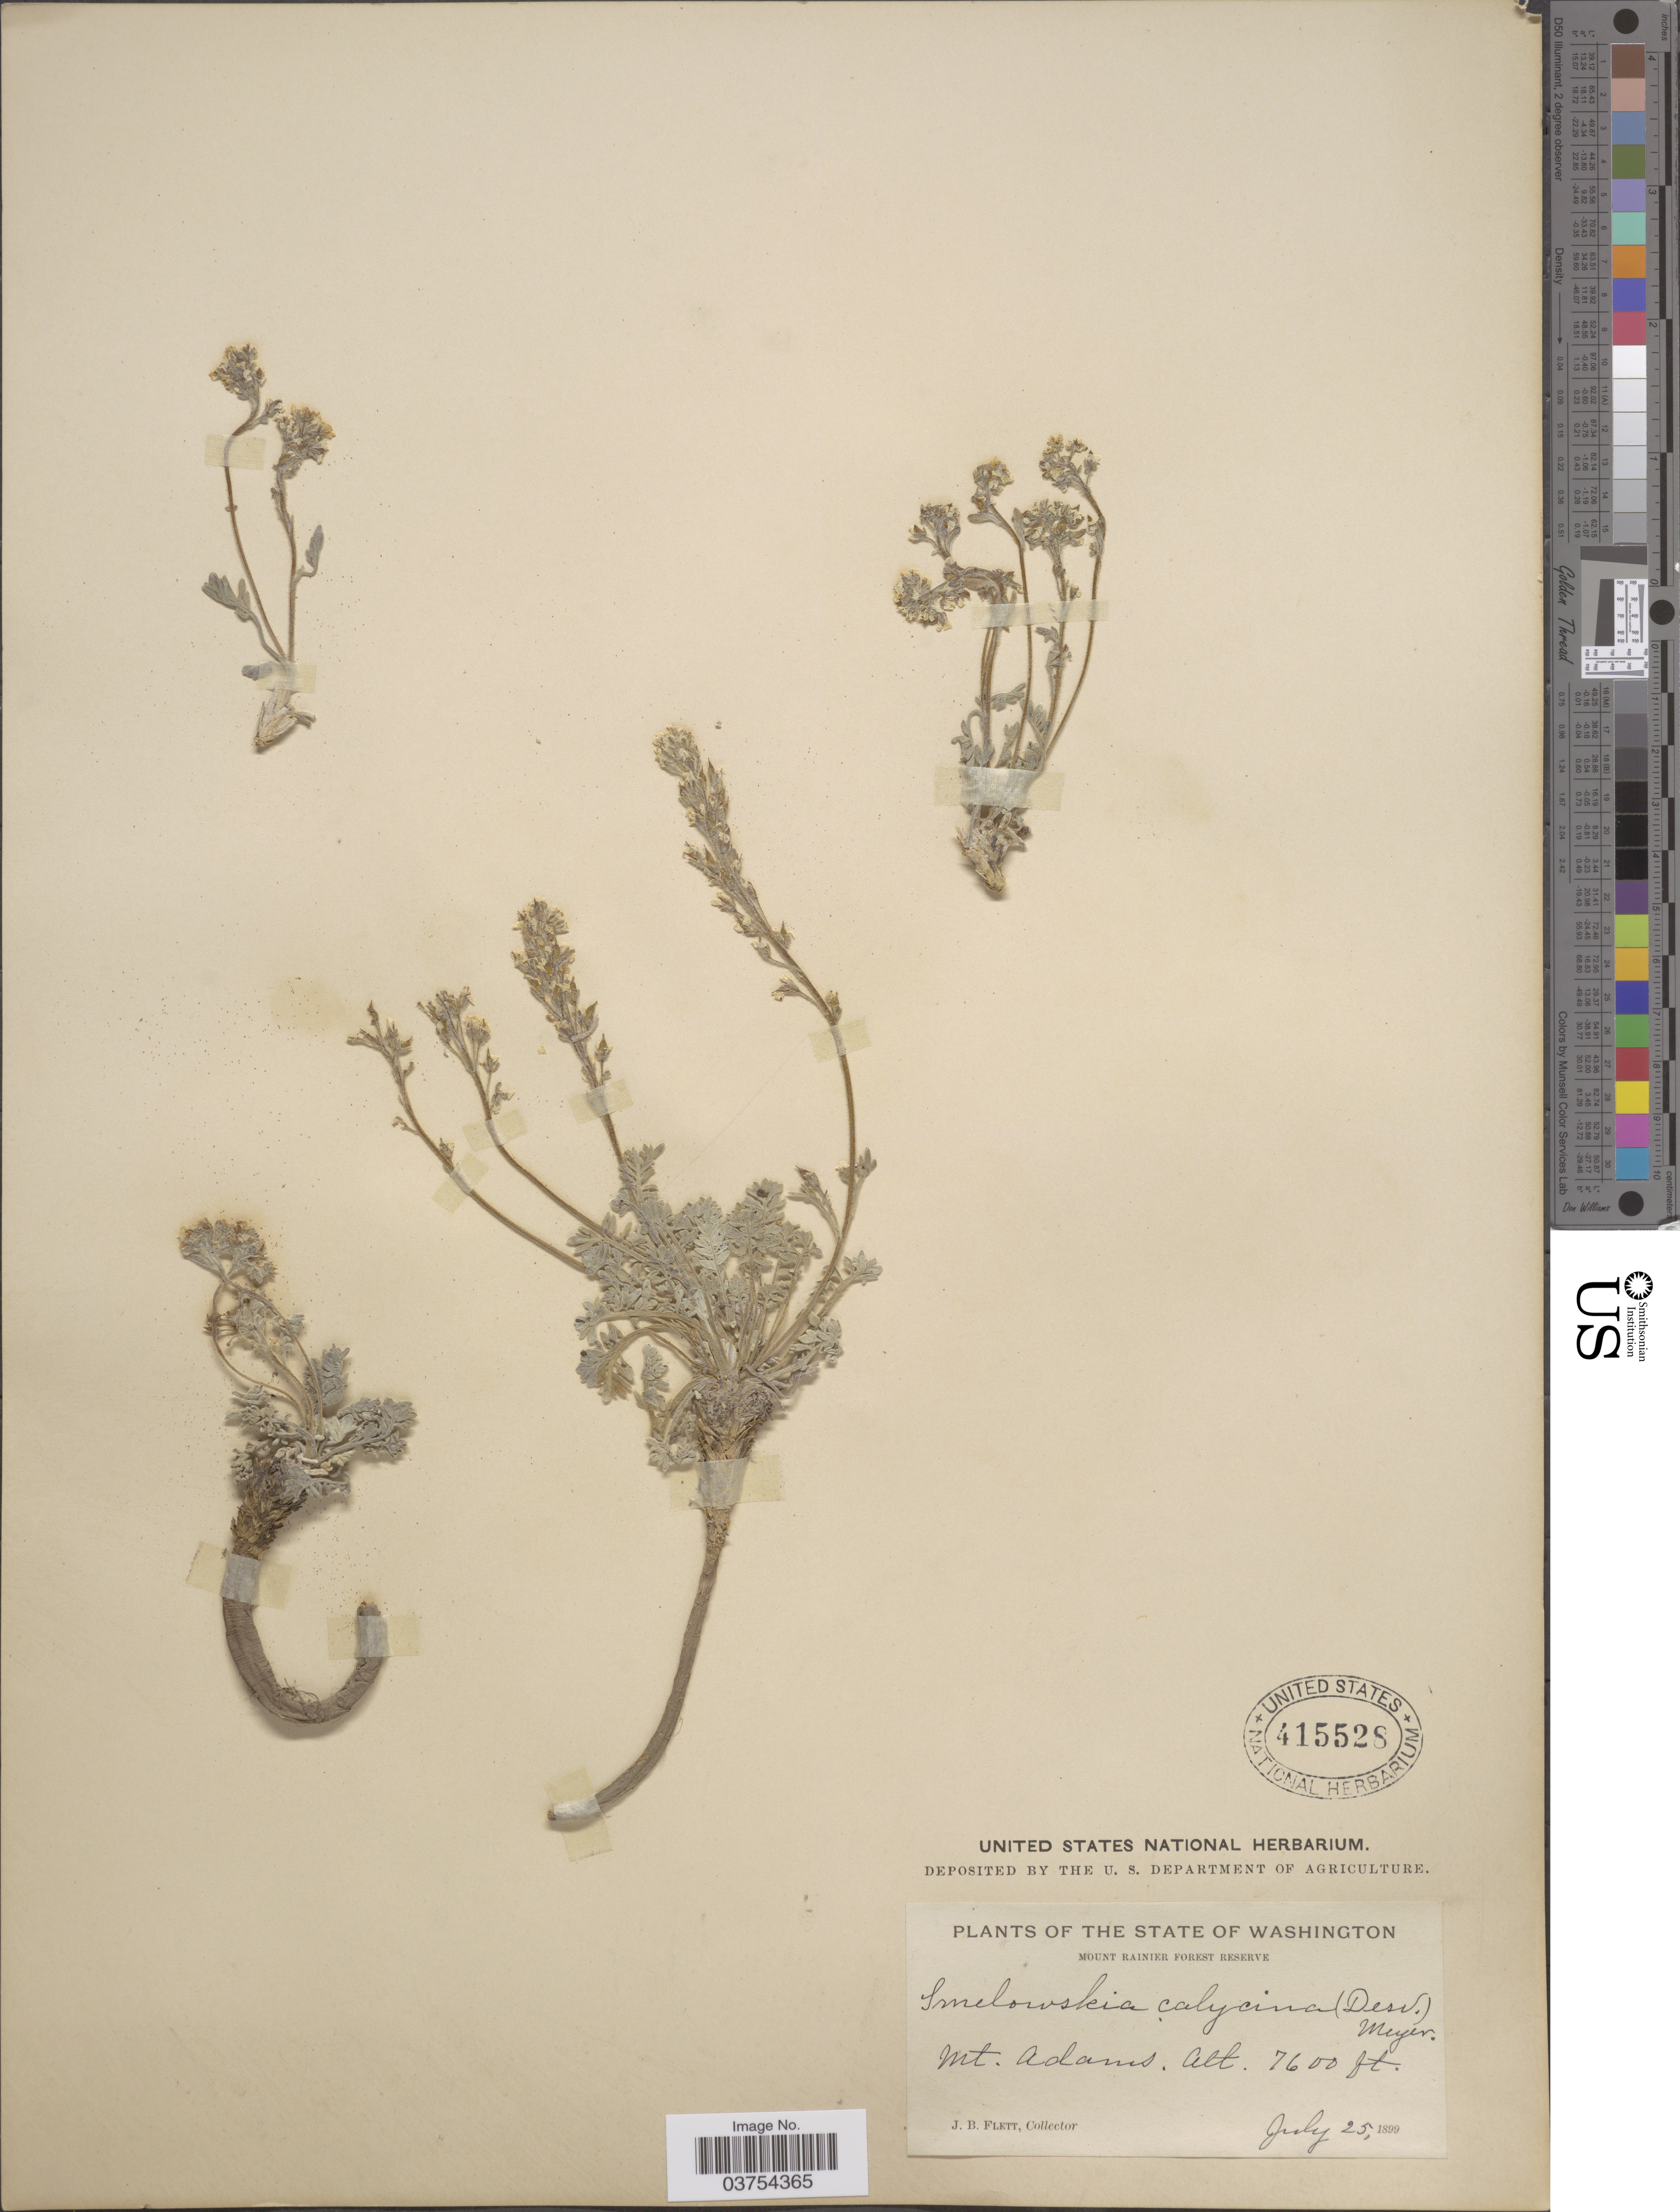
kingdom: Plantae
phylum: Tracheophyta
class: Magnoliopsida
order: Brassicales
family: Brassicaceae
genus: Smelowskia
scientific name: Smelowskia ovalis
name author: M.E. Jones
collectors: J. Flett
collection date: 1899-07-25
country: United States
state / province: Washington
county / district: Yakima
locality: Mount Rainier Forest Reserve. Mt. Adams.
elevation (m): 2316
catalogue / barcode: US 415528